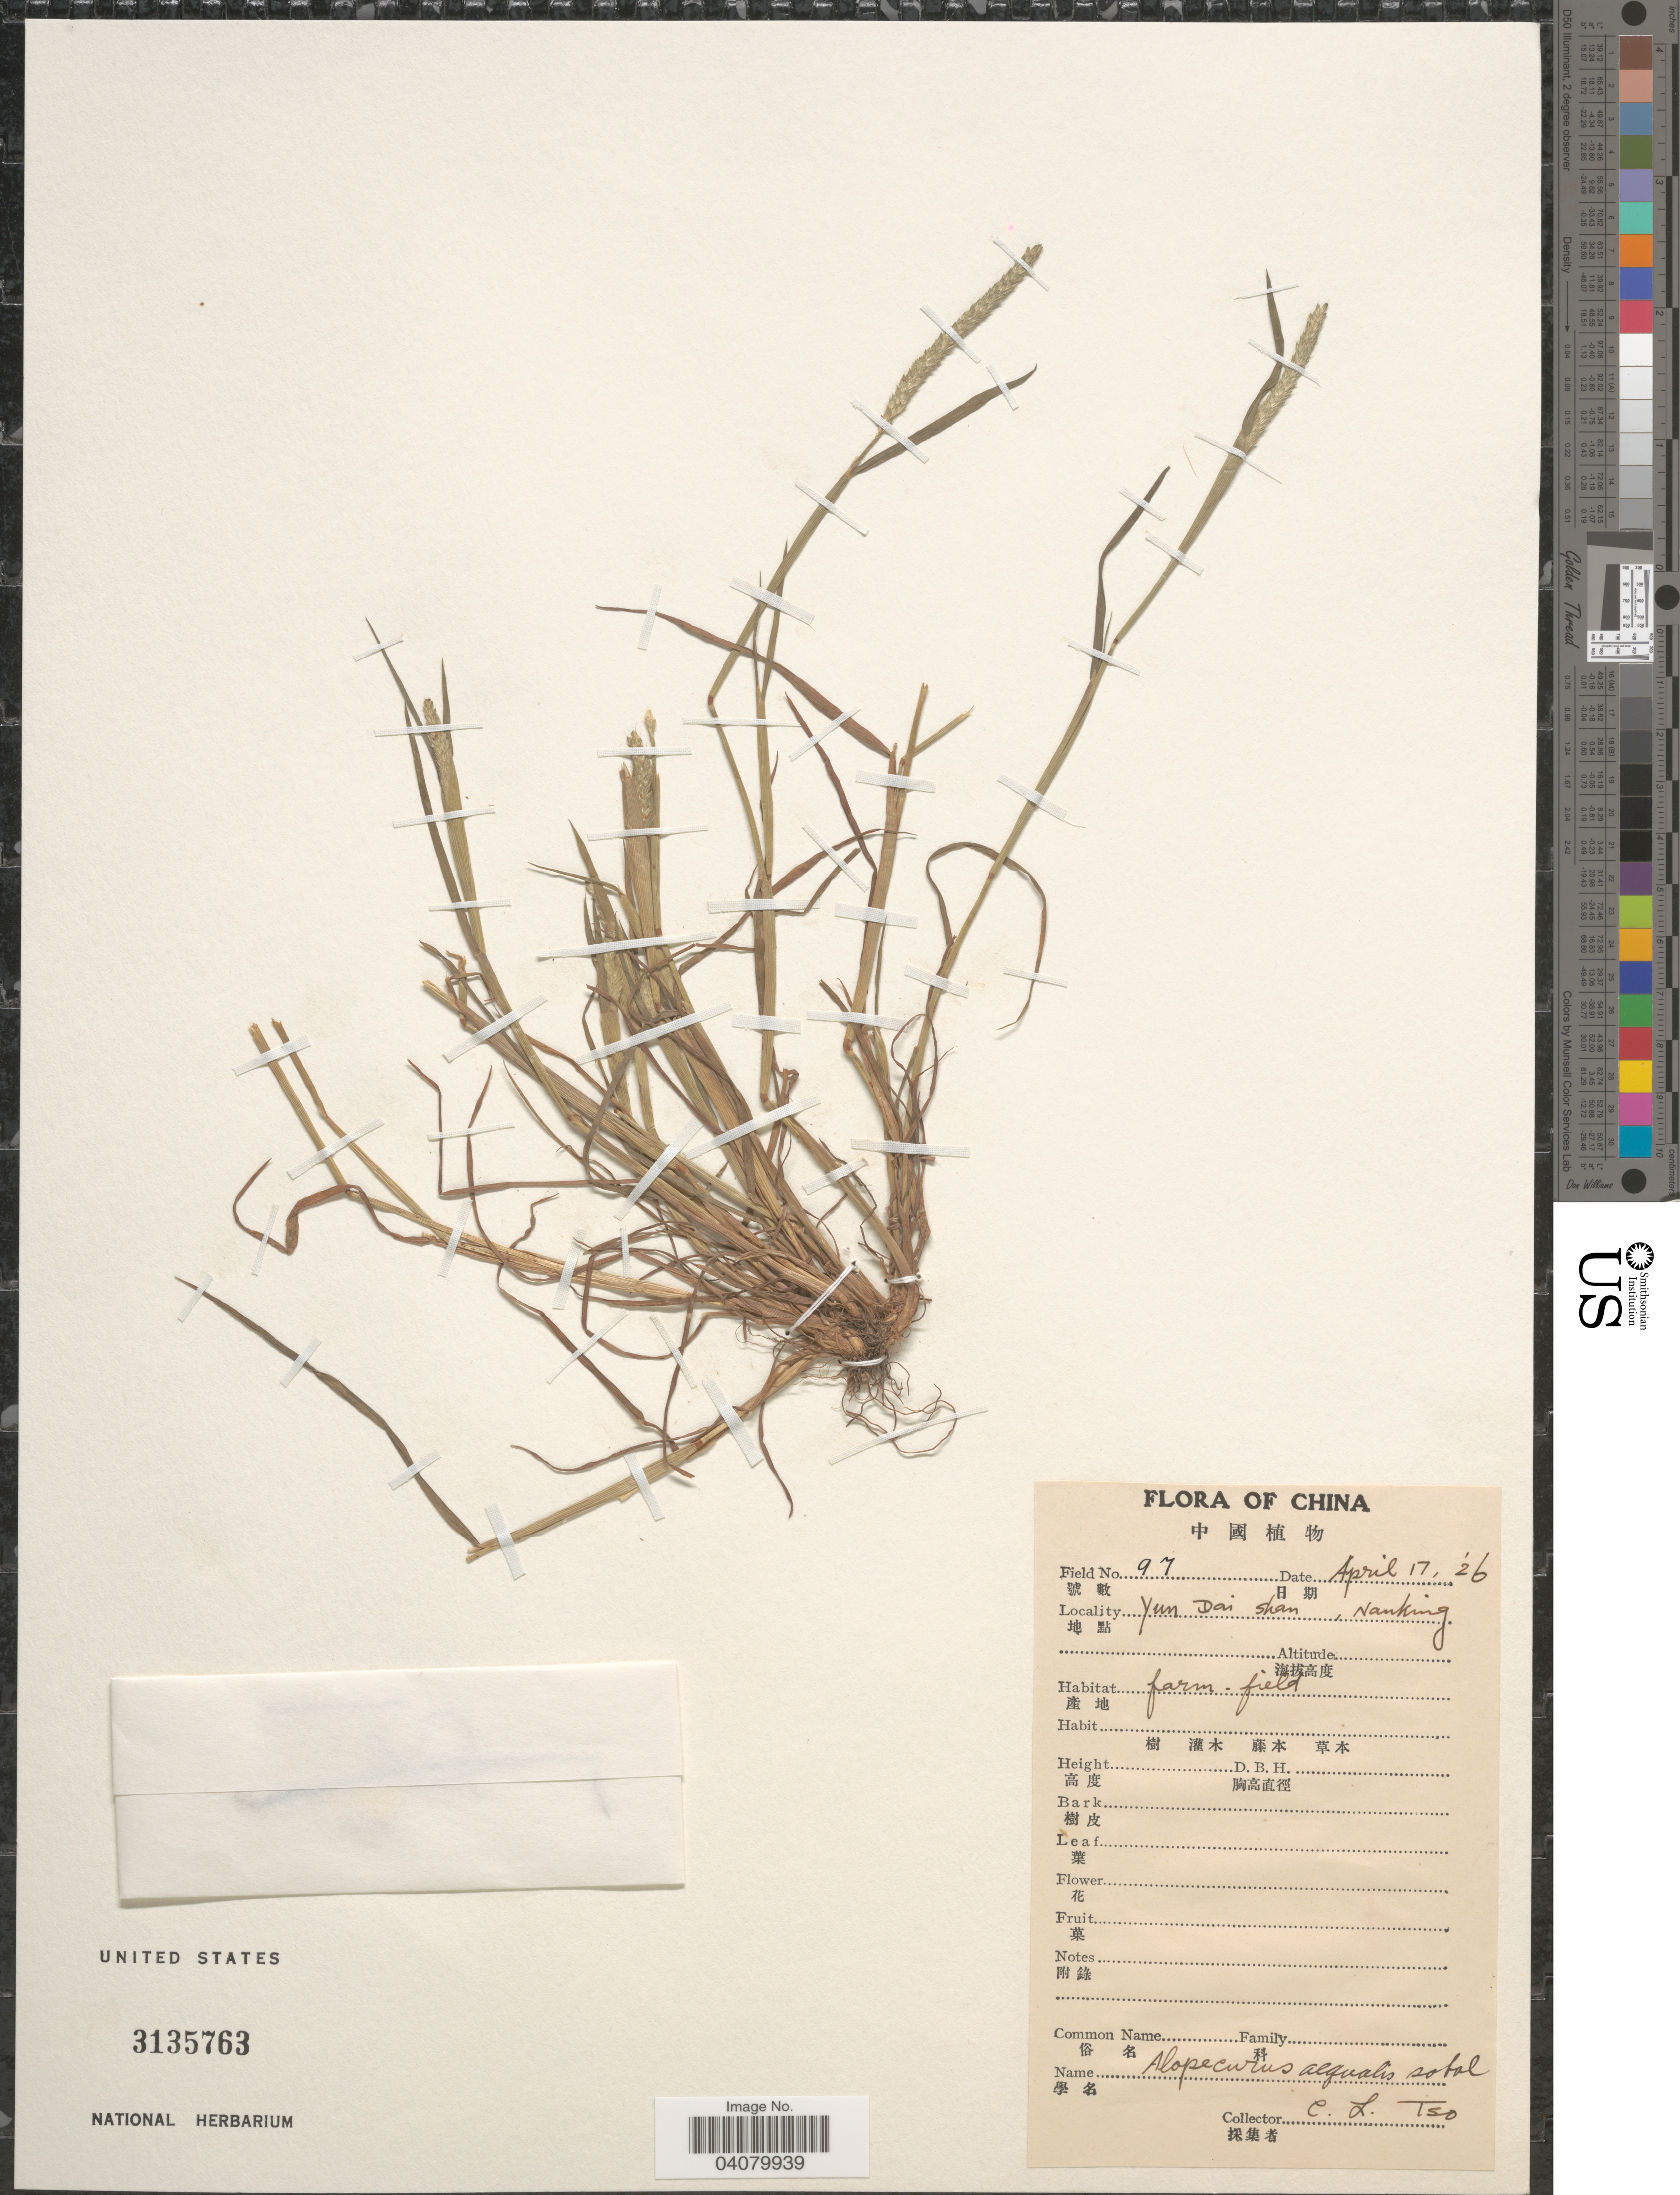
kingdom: Plantae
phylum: Tracheophyta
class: Liliopsida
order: Poales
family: Poaceae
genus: Alopecurus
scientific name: Alopecurus aequalis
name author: Sobol.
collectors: C. Tso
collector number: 97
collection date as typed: Transcribed d/m/y: 17/4/26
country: China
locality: Yun Dai Shan, Nanking. Farm-field.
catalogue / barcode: US 3135763